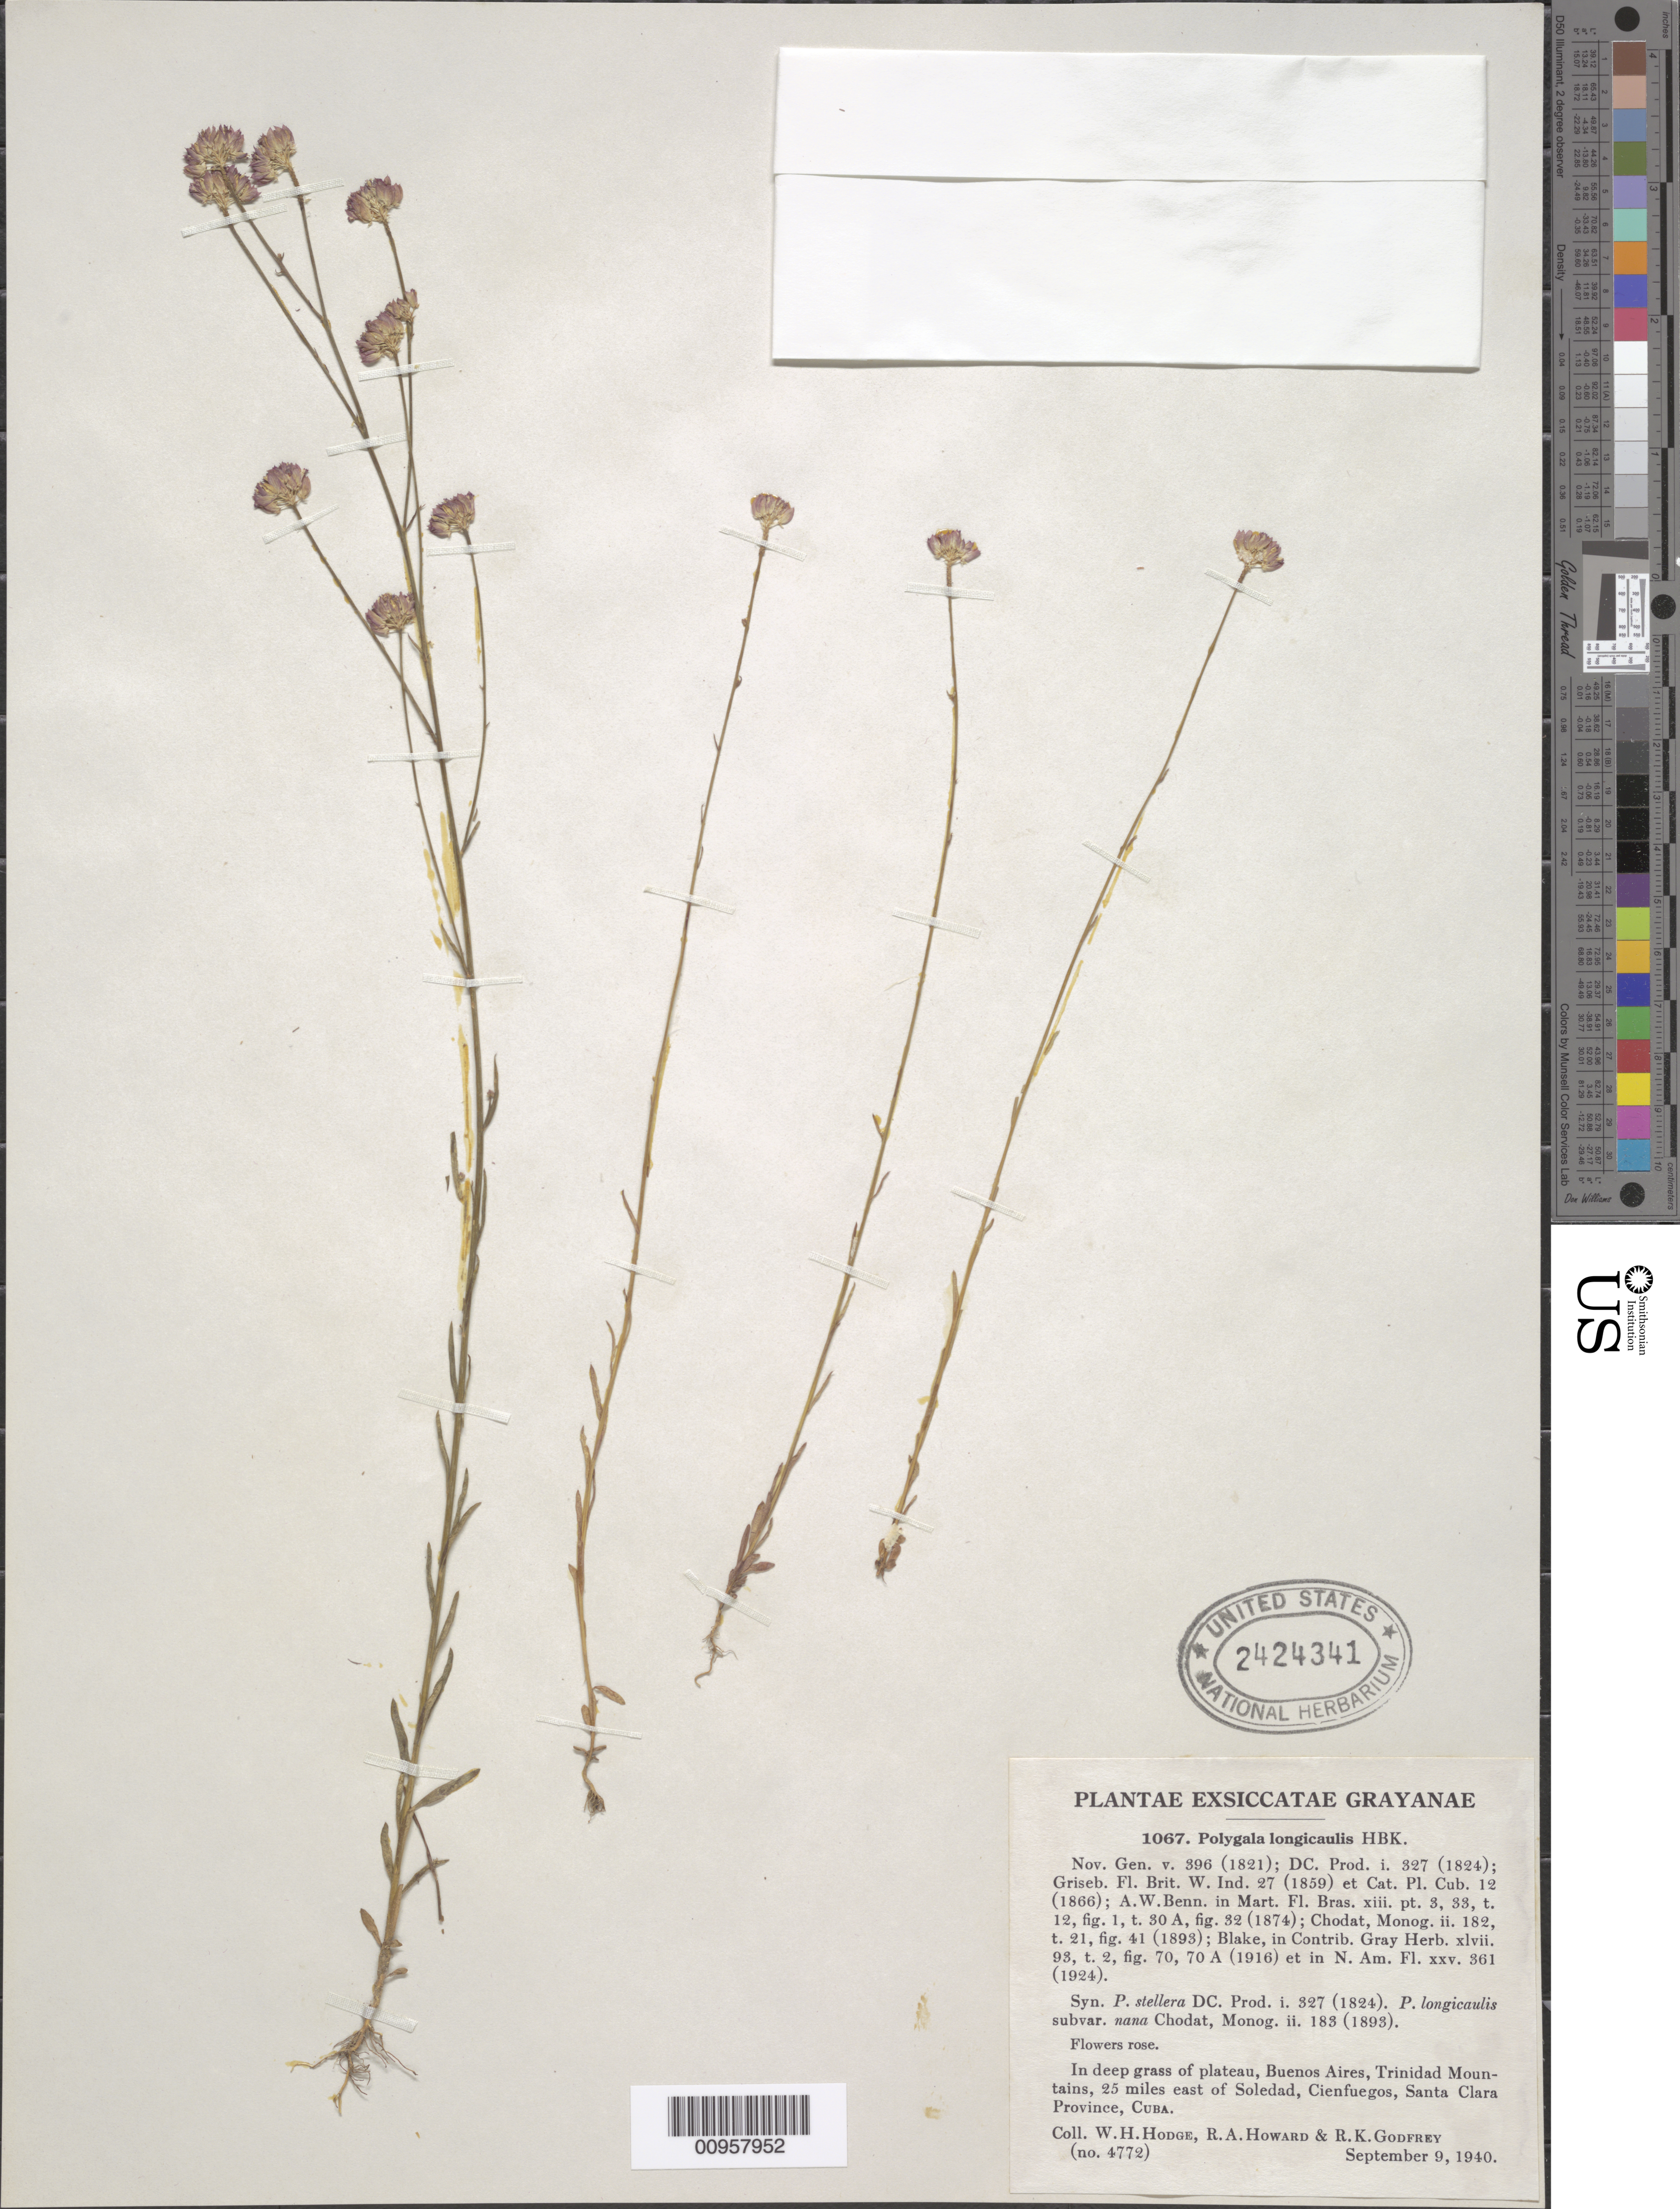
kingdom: Plantae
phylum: Tracheophyta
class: Magnoliopsida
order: Fabales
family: Polygalaceae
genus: Polygala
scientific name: Polygala longicaulis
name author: Kunth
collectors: W. Hodge, R. A. Howard & R. K. Godfrey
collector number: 4772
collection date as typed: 09 Sep 1940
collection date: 1940-09-09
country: Cuba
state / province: Cienfuegos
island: Cuba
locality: Buenos Aires, Trinidad Mountains, 25 miles E of Soledad, Cienfuegos,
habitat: In deep grass of plateau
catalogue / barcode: US 2424341